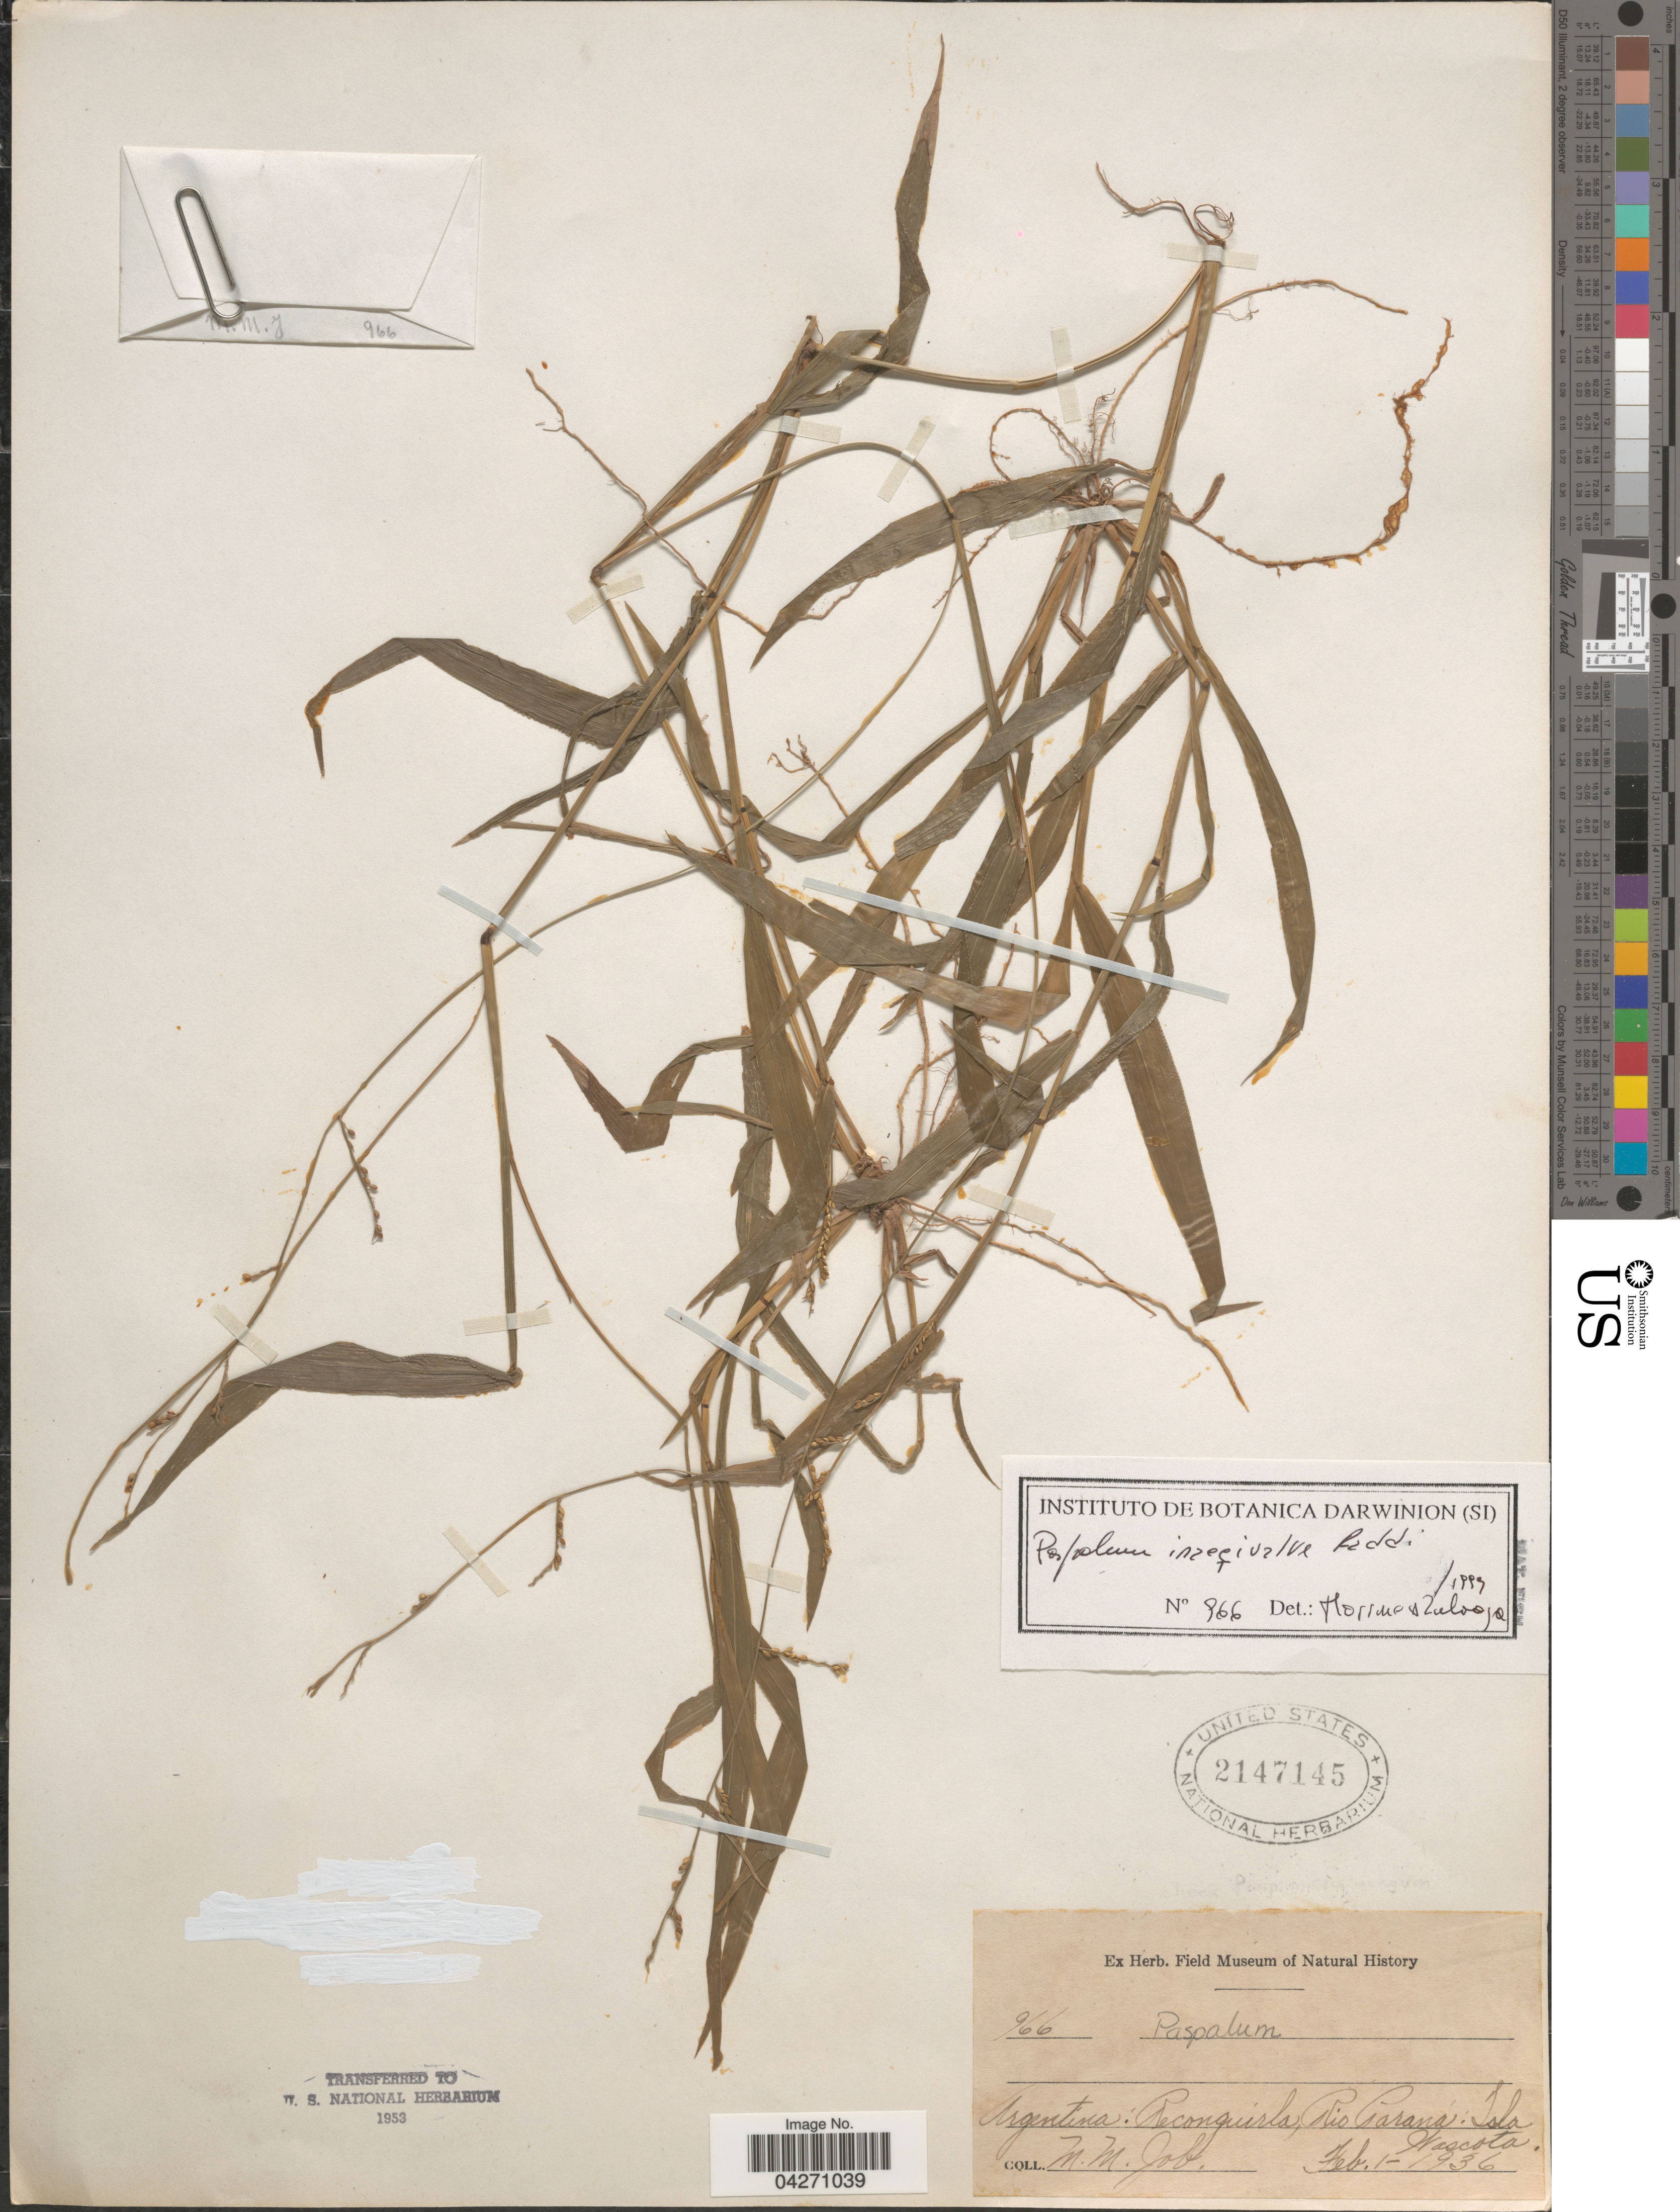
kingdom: Plantae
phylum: Tracheophyta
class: Liliopsida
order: Poales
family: Poaceae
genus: Paspalum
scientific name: Paspalum inaequivalve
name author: Raddi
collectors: M. Job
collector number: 966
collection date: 1936-02-01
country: Argentina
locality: Reconquista, Rio Paraná. Isla Wascota.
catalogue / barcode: US 2147145